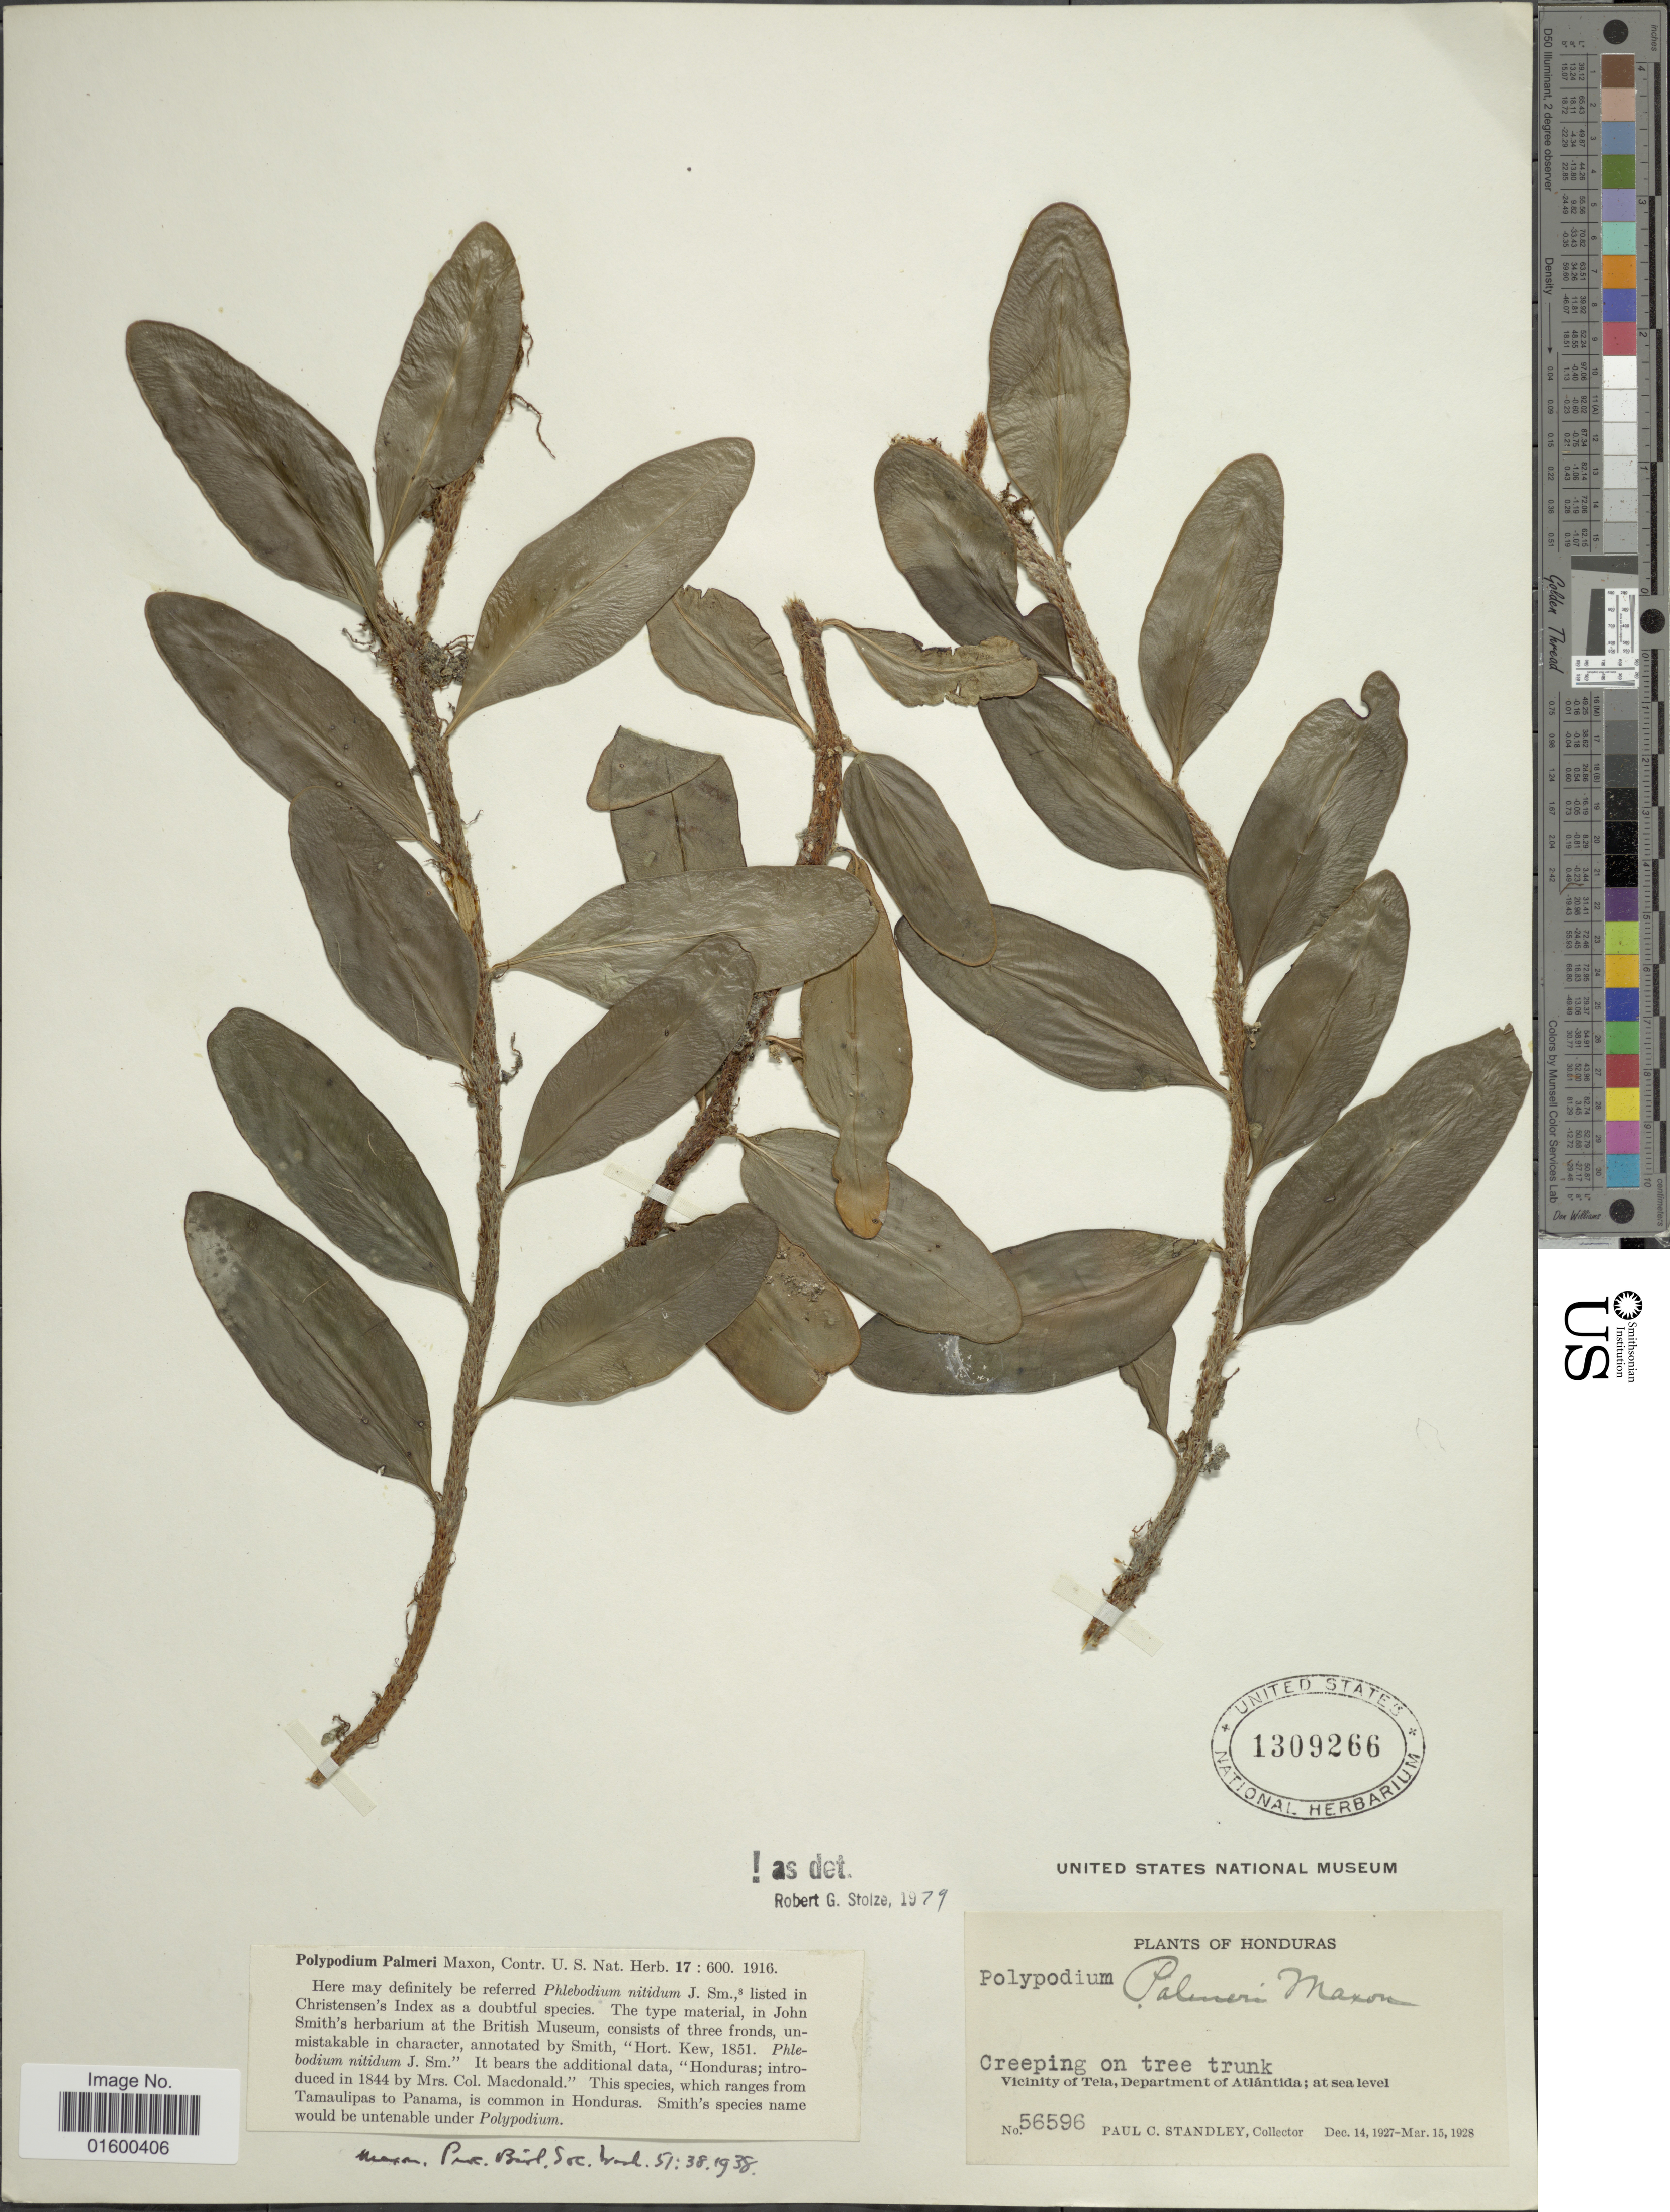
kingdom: Plantae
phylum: Tracheophyta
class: Polypodiopsida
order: Polypodiales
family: Polypodiaceae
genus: Microgramma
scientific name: Microgramma nitida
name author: (J. Sm.) A.R. Sm.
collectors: P. C. Standley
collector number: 56596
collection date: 1927-12-14/1928-03-15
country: Honduras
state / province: Atlántida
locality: Vicinity of Tela, Department of Atlantida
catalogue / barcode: US 1309266